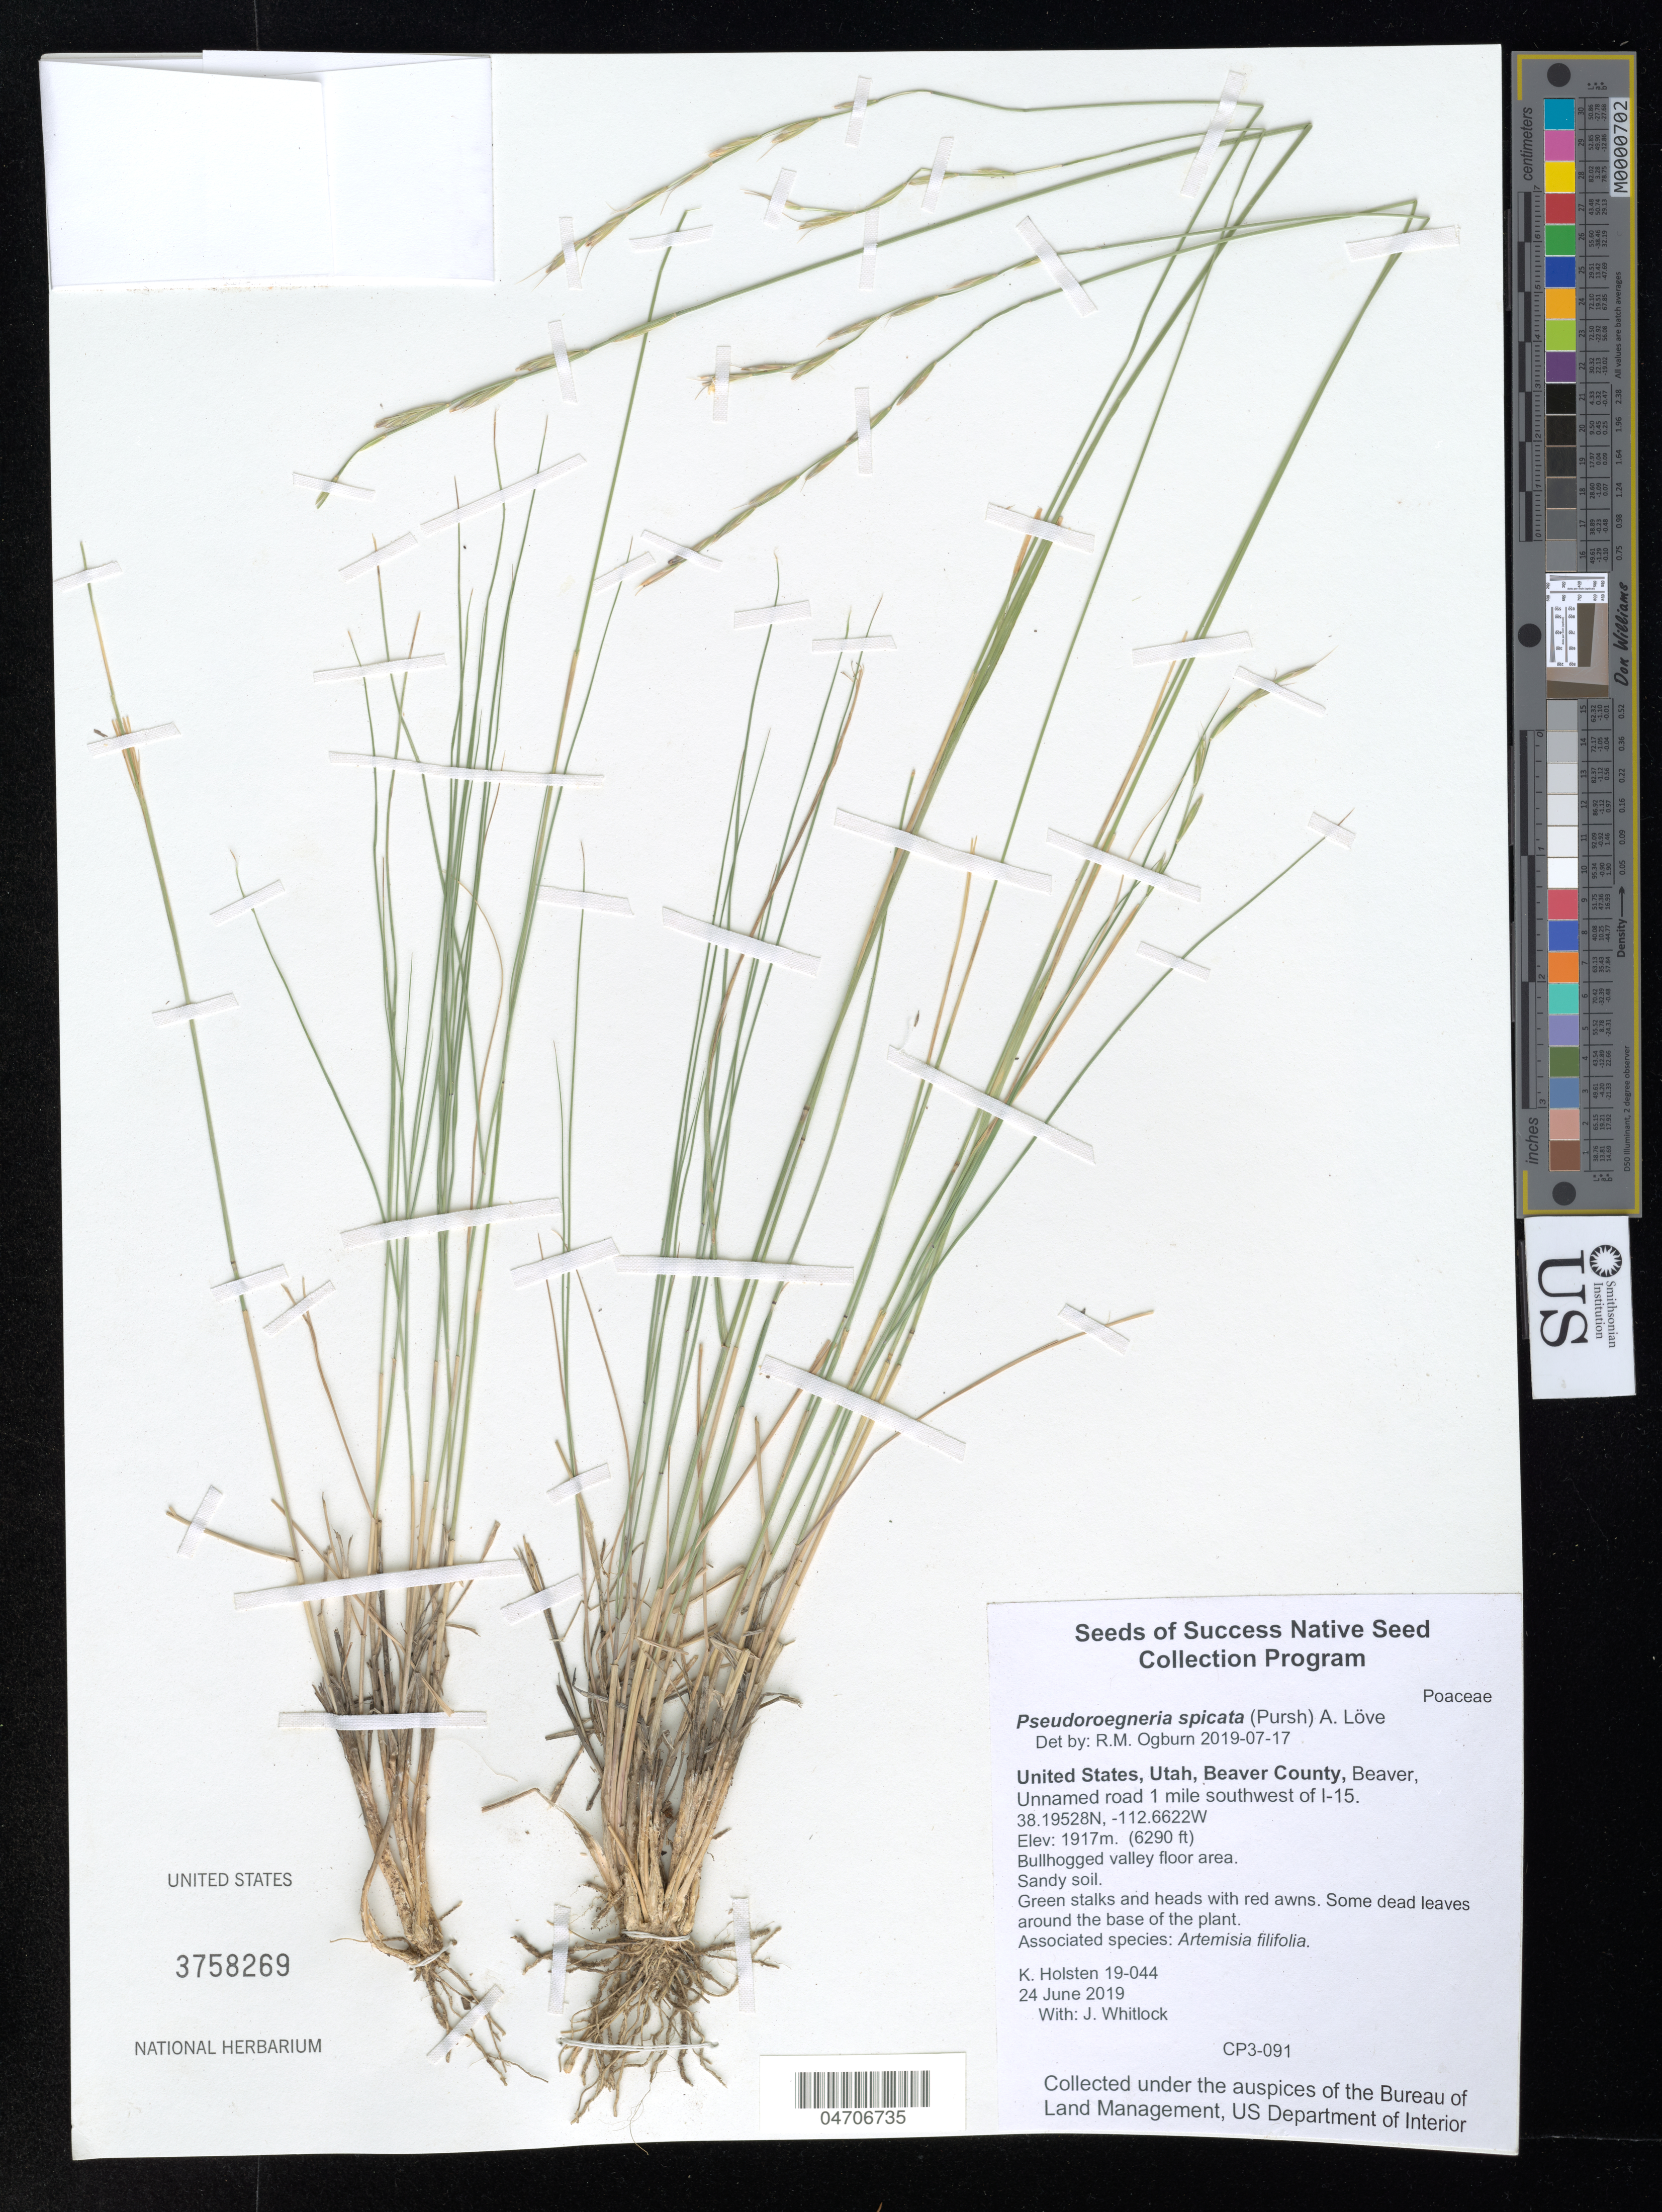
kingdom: Plantae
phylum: Tracheophyta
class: Liliopsida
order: Poales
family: Poaceae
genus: Pseudoroegneria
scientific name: Pseudoroegneria spicata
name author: (Pursh) Á. Löve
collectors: B. Ponman & A. Quintanar Castillo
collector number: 19-044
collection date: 2019-06-24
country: United States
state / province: Utah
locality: Beaver County, Beaver, Unnamed road 1 mile southwest of I-15.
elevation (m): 1917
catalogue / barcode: US 3758269